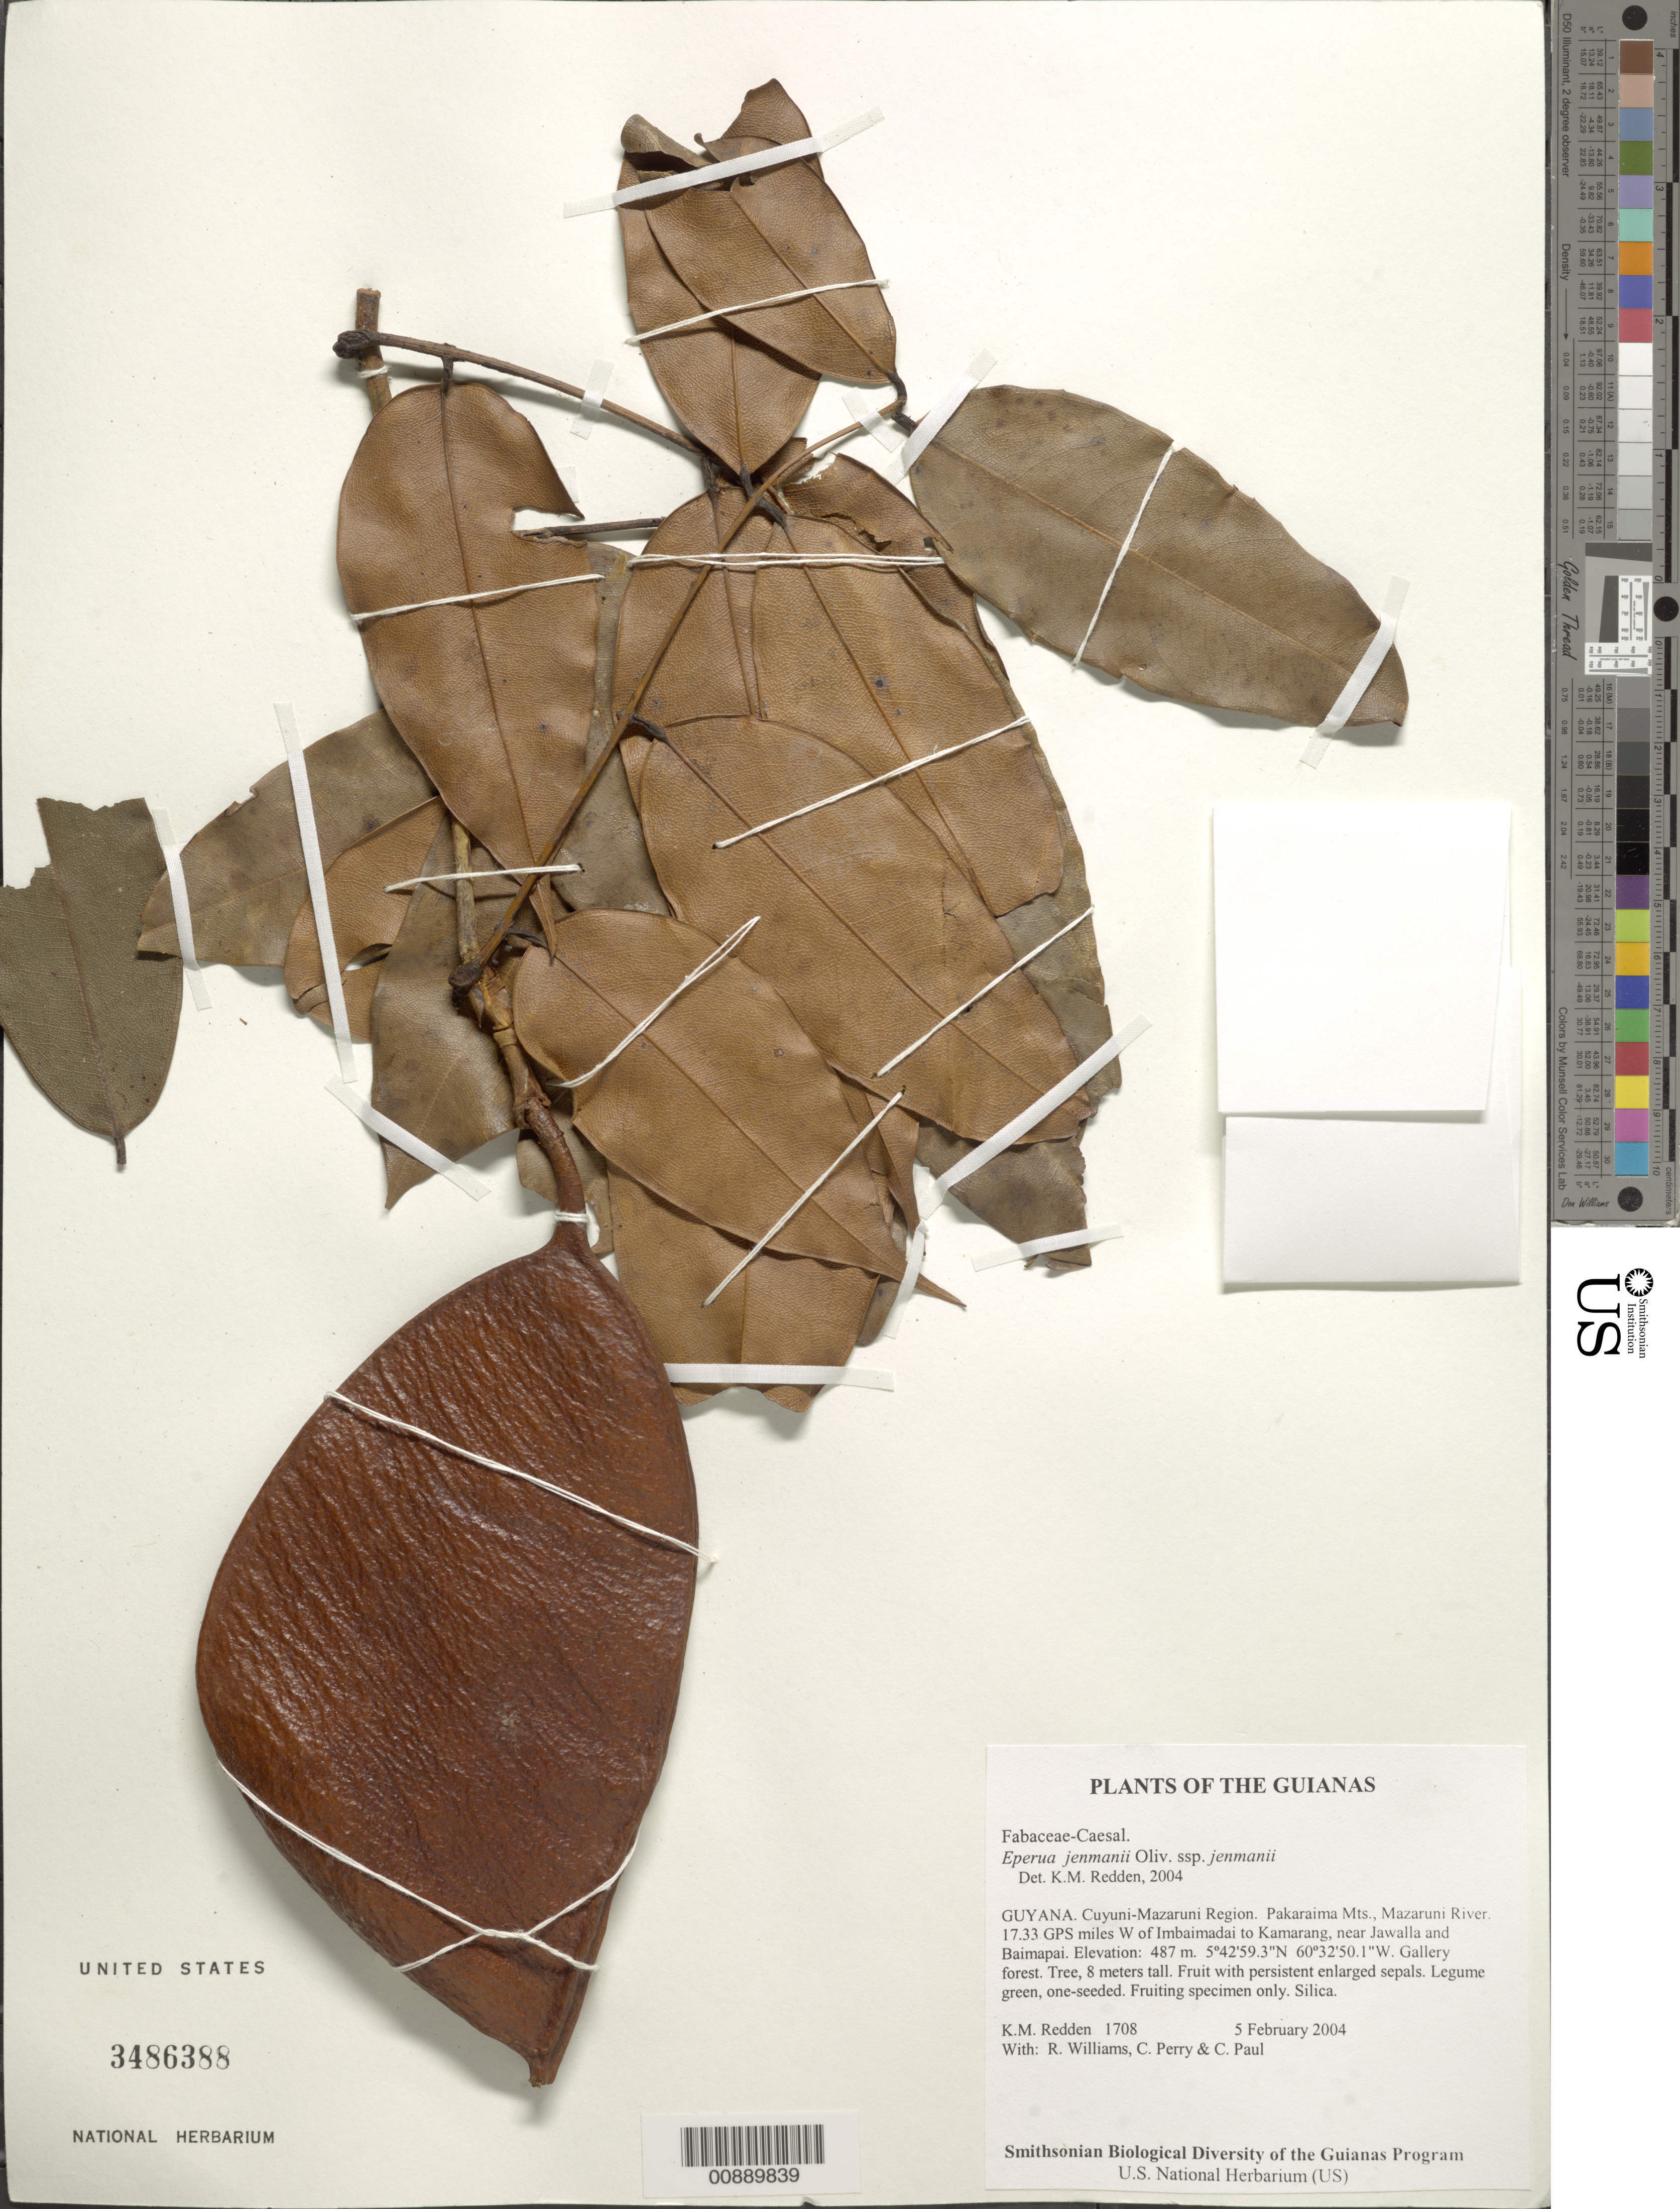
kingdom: Plantae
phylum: Tracheophyta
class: Magnoliopsida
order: Fabales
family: Fabaceae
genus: Eperua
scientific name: Eperua jenmanii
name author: Oliv.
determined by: Fortes, E. A.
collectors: K. M. Redden, R. Williams, C. Perry & C. Paul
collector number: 1708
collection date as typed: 5 February 2004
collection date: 2004-02-05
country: Guyana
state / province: Cuyuni-Mazaruni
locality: Pakaraima Mts., Mazaruni River. 17.33 GPS miles W of Imbaimadai to Kamarang, near Jawalla and Baimapai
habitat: Gallery forest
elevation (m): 487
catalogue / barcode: US 3486388